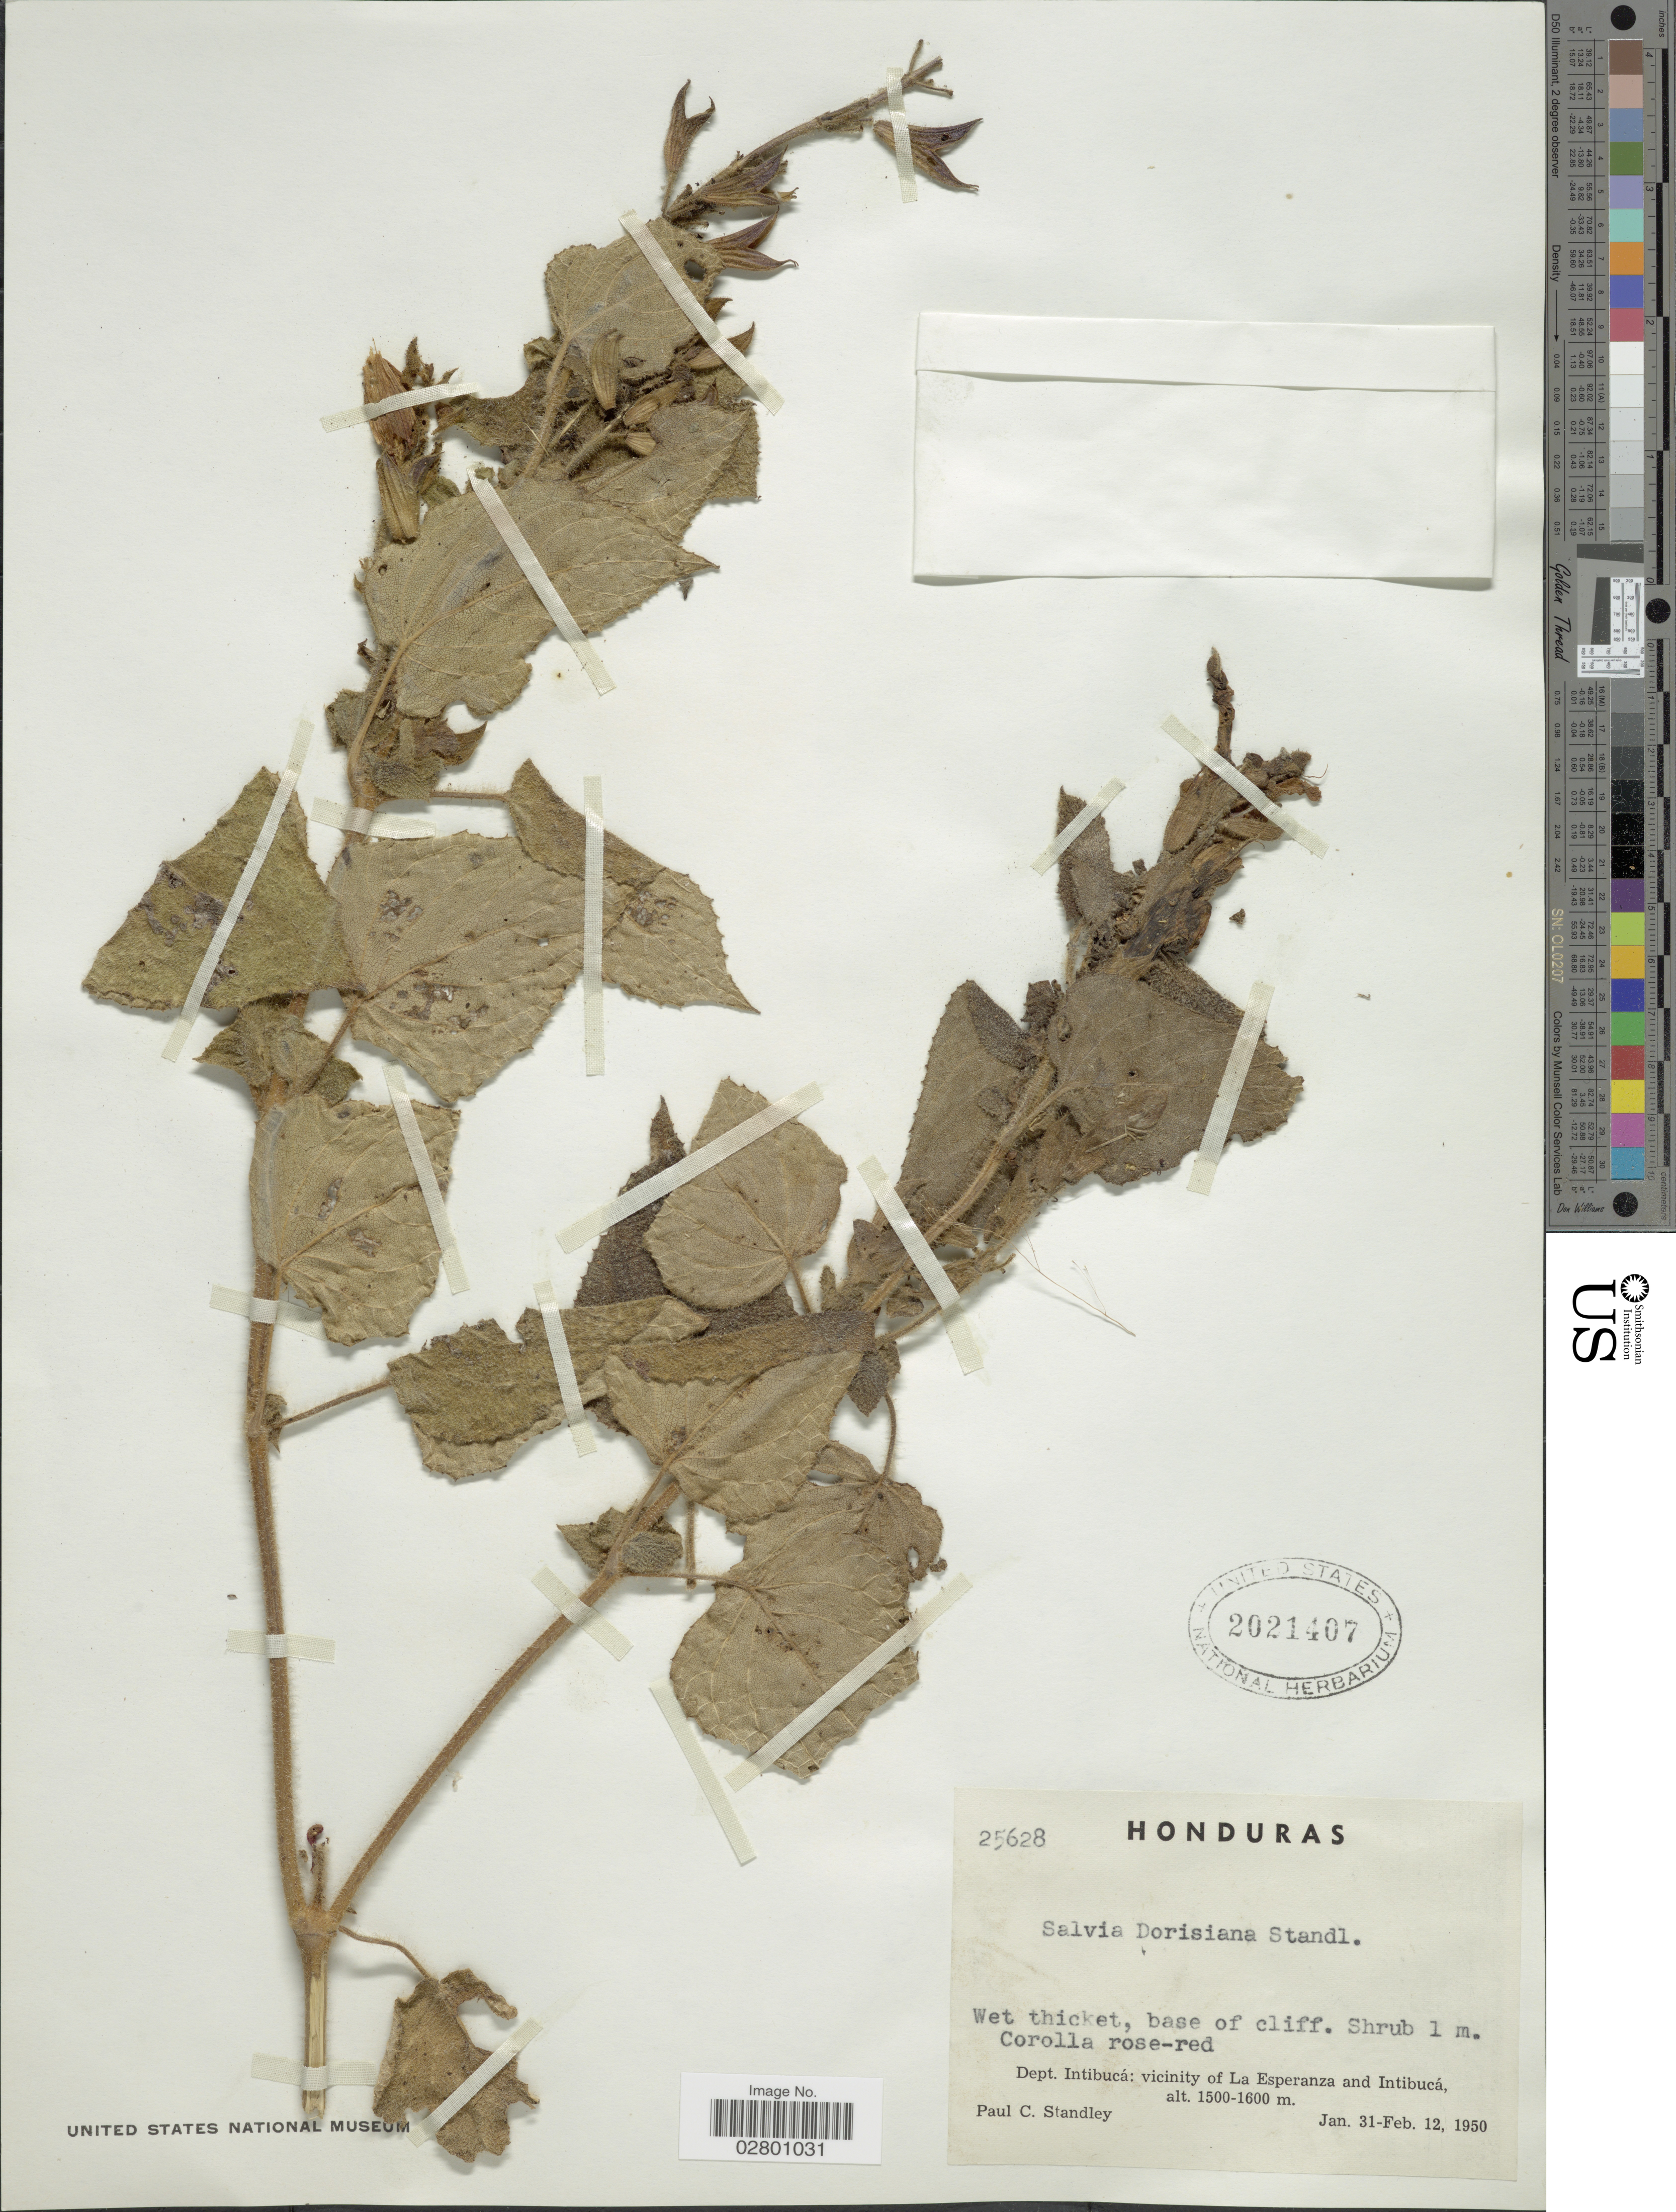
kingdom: Plantae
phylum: Tracheophyta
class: Magnoliopsida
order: Lamiales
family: Lamiaceae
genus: Salvia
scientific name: Salvia dorisiana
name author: Standl.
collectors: P. C. Standley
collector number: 25628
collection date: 1950-01-31/1950-02-12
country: Honduras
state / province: Intibuca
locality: Dept. Intibucá: vicinity of La Esperanza and Intibucá.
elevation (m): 1500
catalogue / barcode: US 2021407